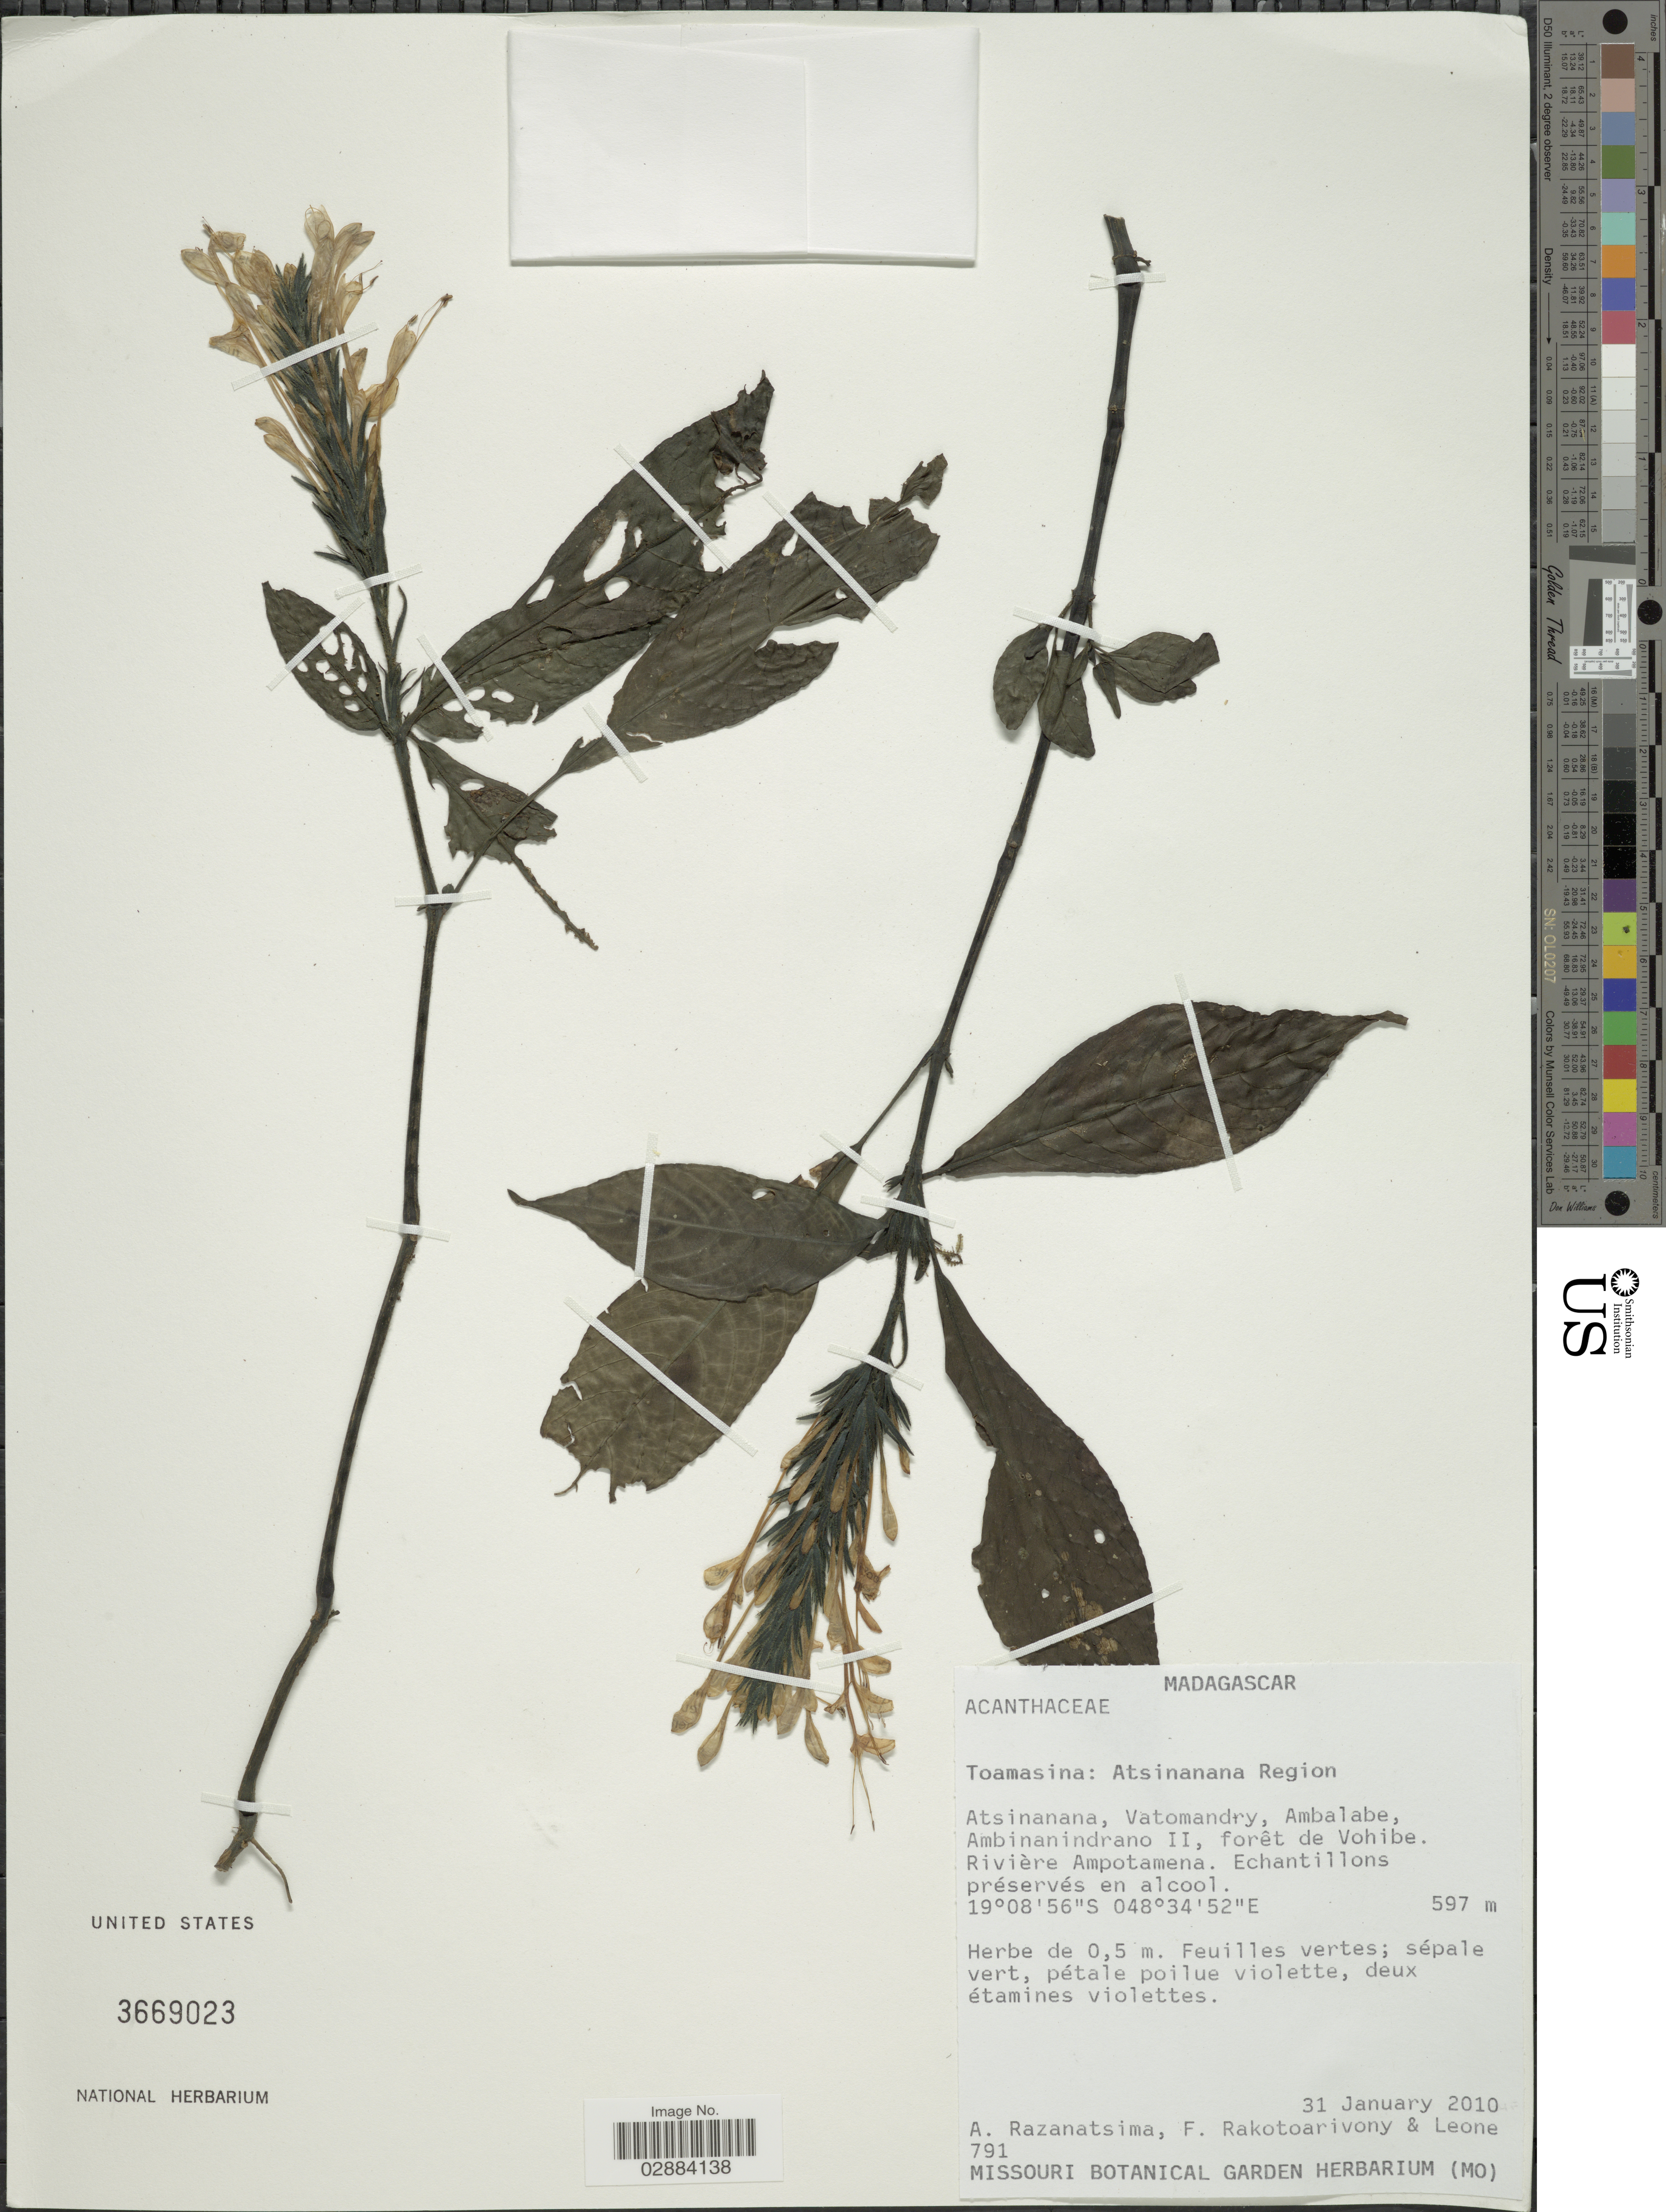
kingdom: Plantae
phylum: Tracheophyta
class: Magnoliopsida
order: Lamiales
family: Acanthaceae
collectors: A. Razanatsima, F. Rakotoarivony & Leone, --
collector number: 791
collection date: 2010-01-31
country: Madagascar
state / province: Atsinanana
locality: Atsinanana Region. Atsinanana, Vatomandry, Ambalabe, Ambinanindrano II, forêt de Vohibe. Rivière Ampotamena. Echantillons préservés en alcool.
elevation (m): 597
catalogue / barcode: US 3669023